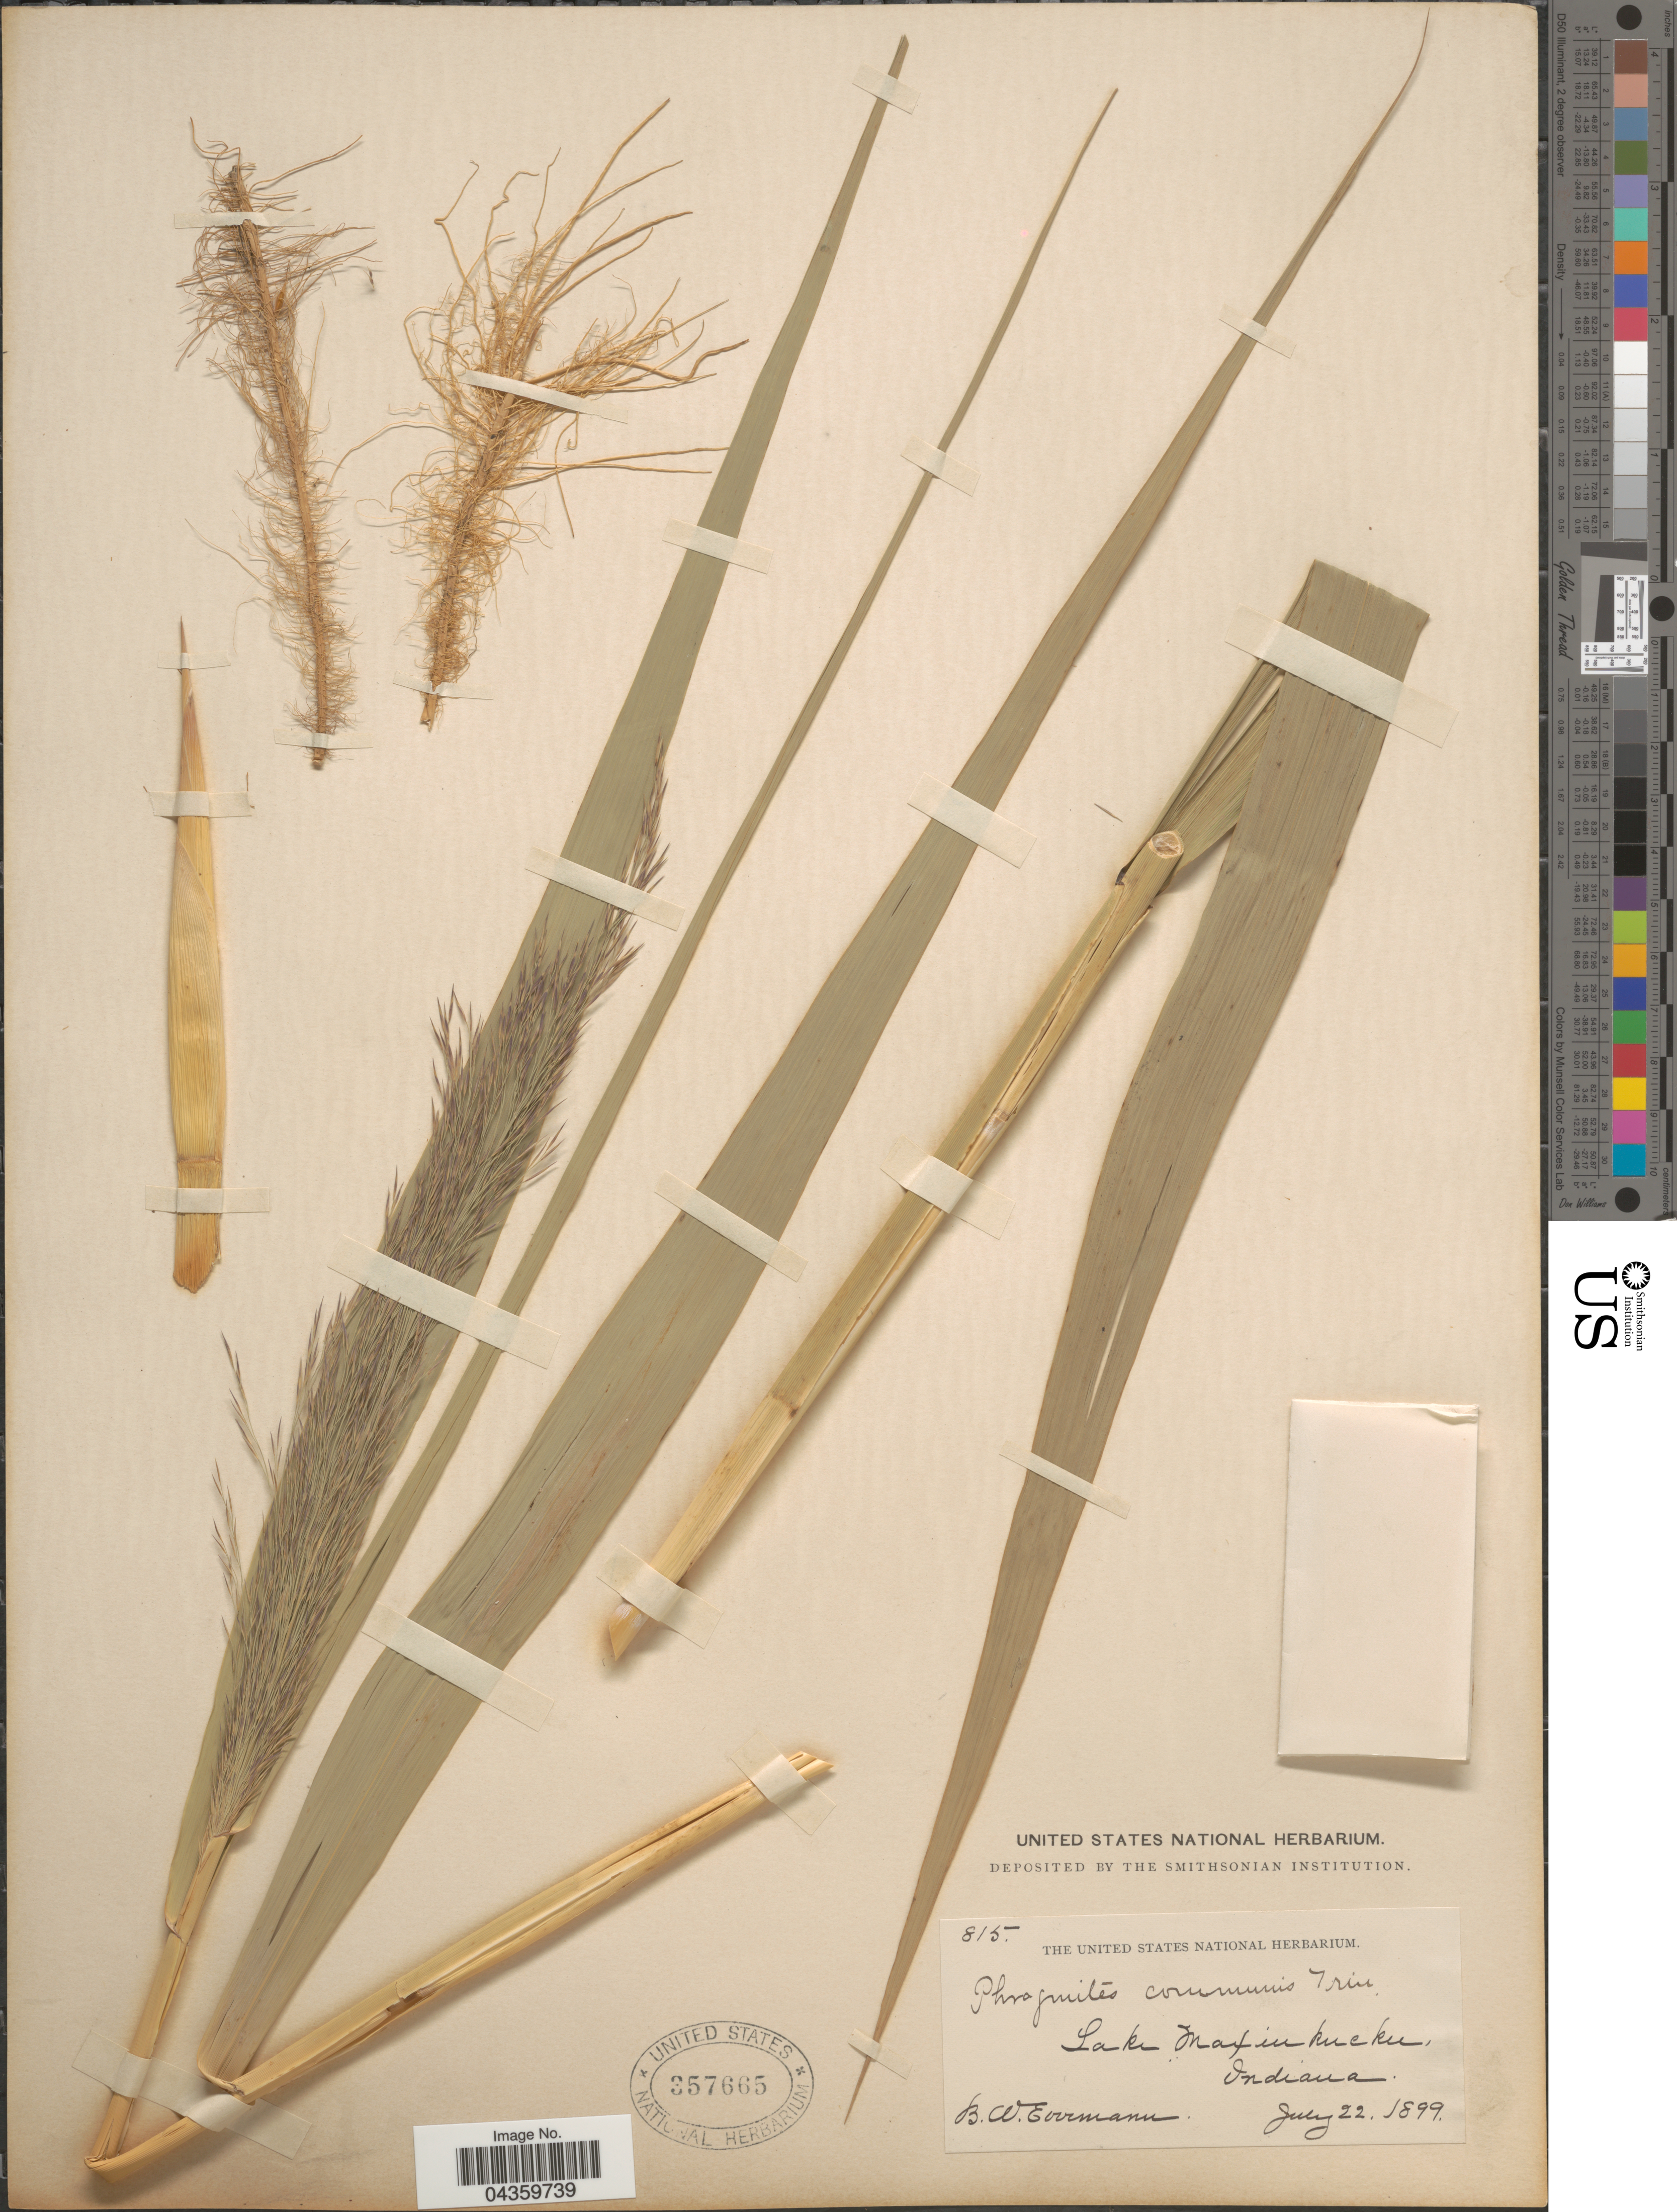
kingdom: Plantae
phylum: Tracheophyta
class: Liliopsida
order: Poales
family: Poaceae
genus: Phragmites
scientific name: Phragmites australis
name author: (Cav.) Trin. ex Steud.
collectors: B. W. Evermann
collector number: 815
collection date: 1899-07-22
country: United States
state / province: Indiana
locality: Lake Maxinkuckee.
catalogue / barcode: US 357665